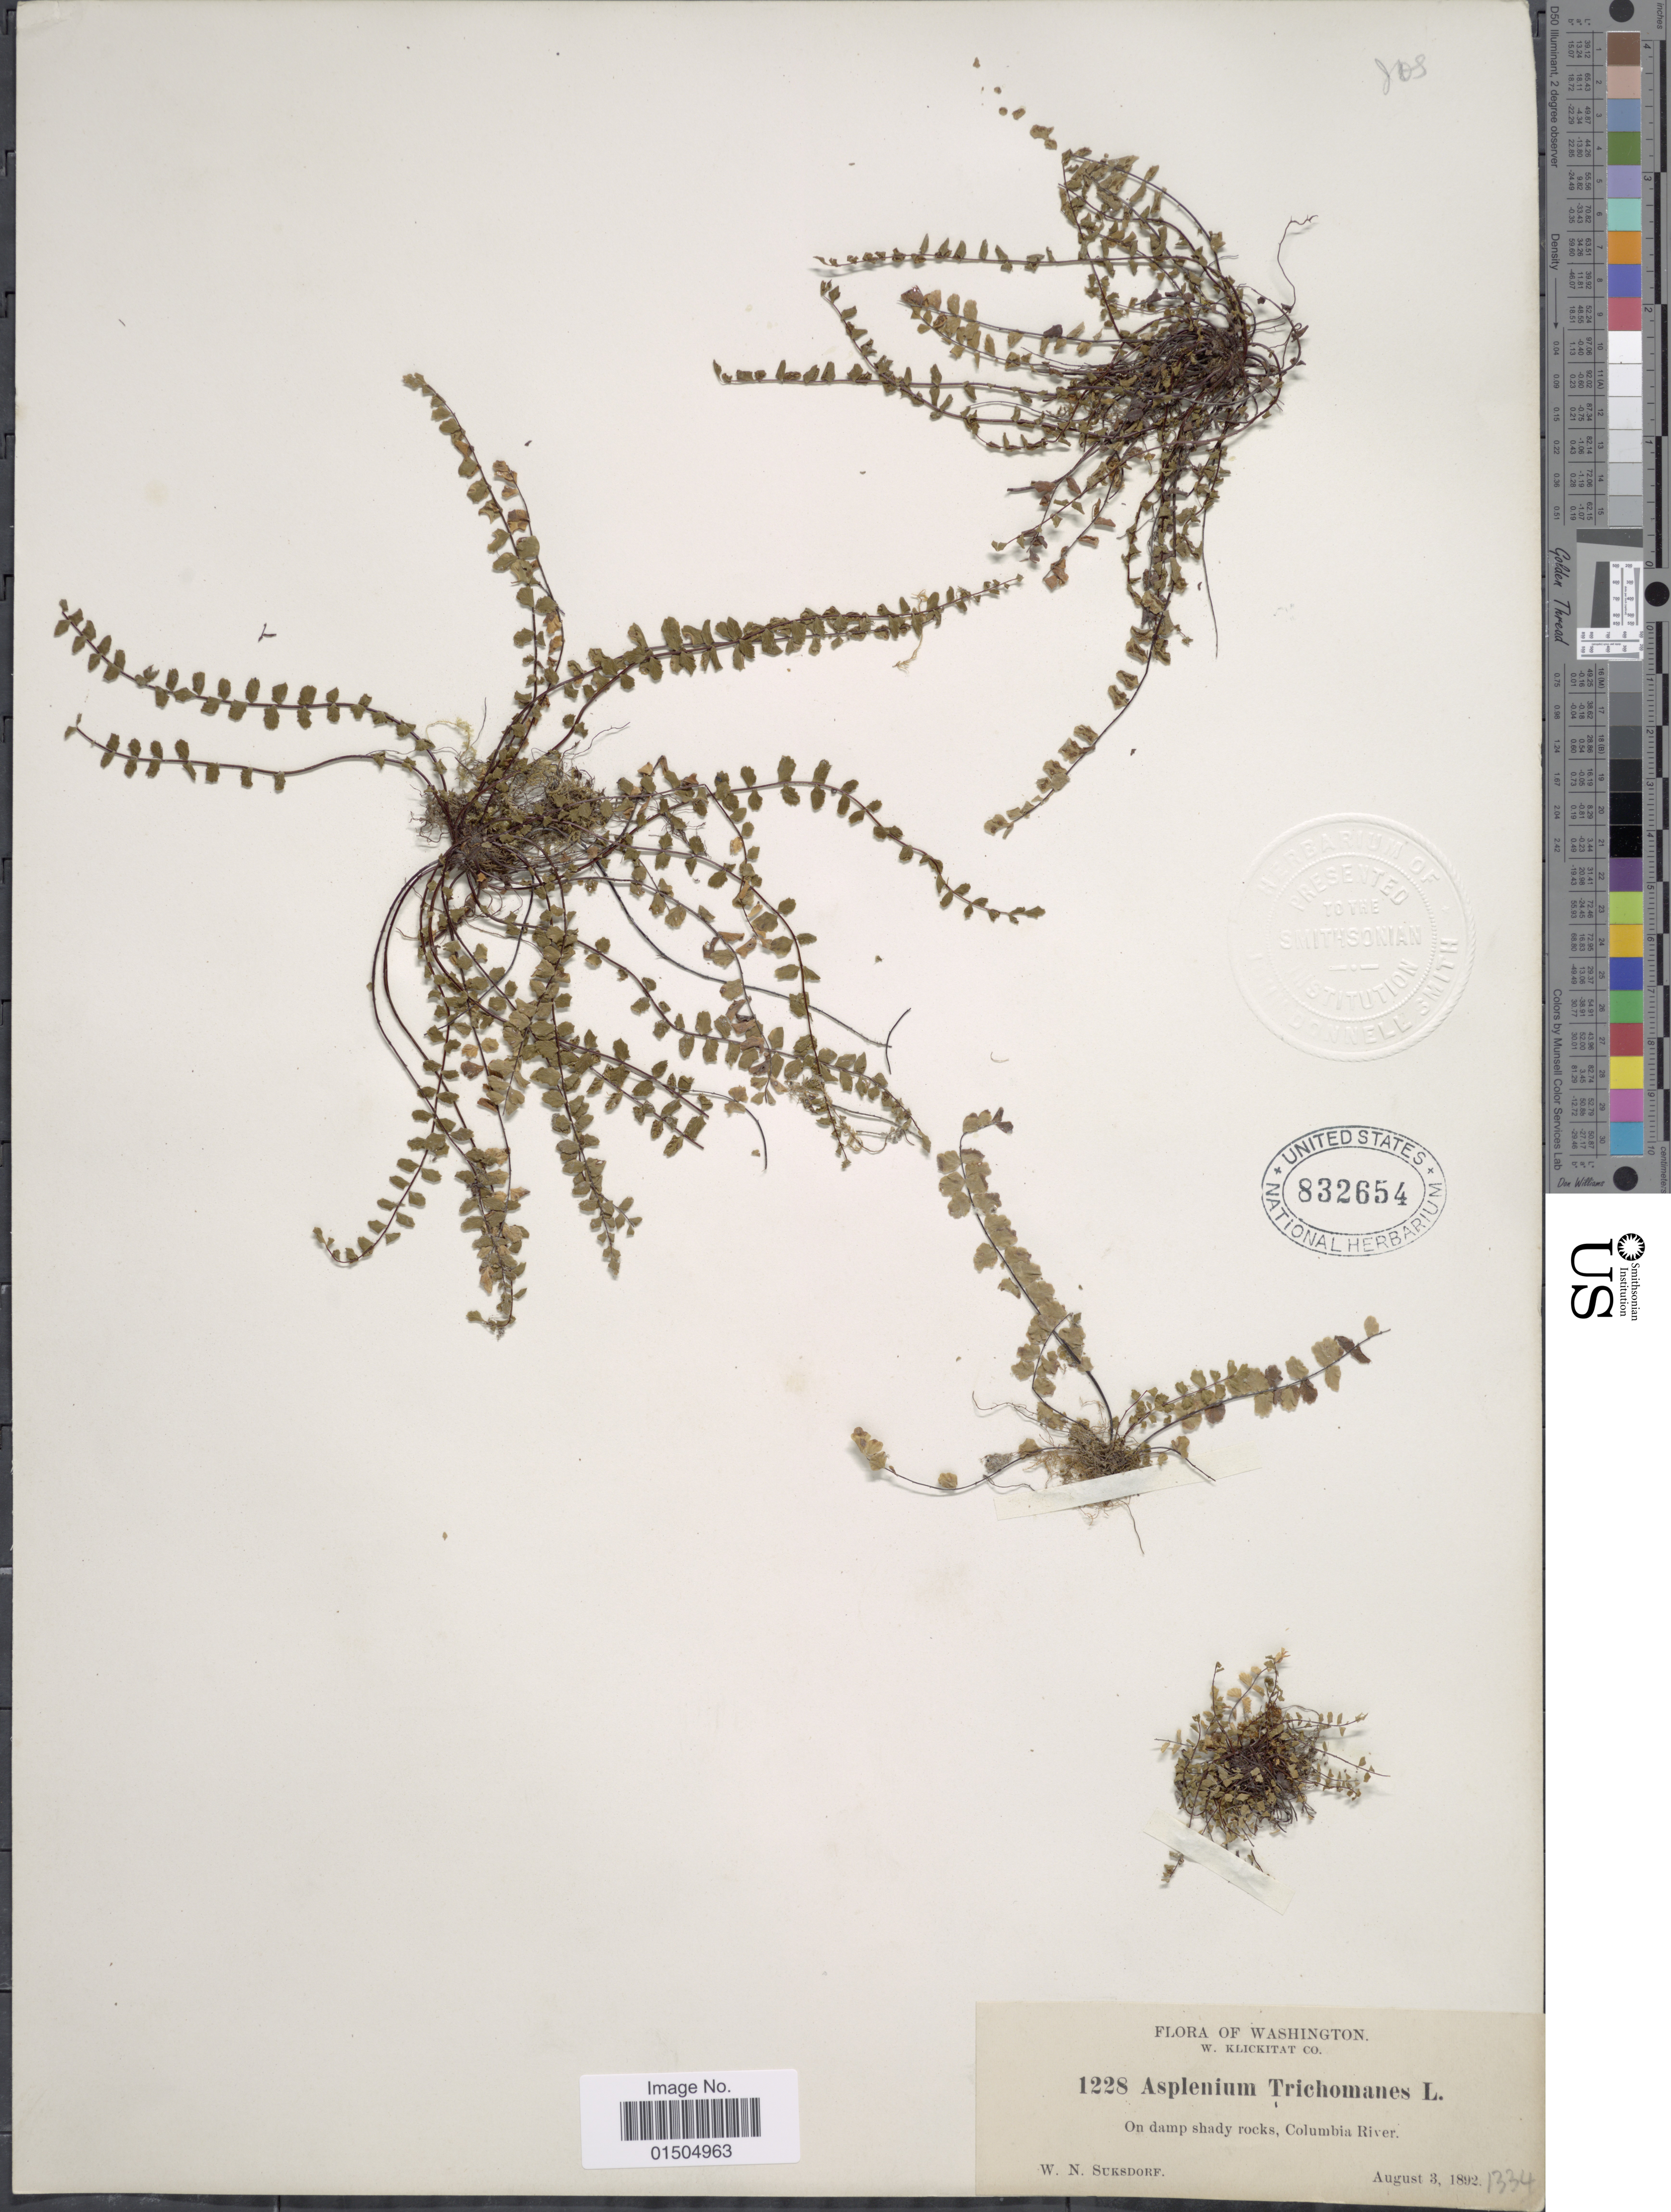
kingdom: Plantae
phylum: Tracheophyta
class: Polypodiopsida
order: Polypodiales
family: Aspleniaceae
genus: Asplenium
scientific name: Asplenium trichomanes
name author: L.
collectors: W. N. Suksdorf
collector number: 1228/1334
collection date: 1892-08-03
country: United States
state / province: Washington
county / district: Klickitat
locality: W. Klickitat Co. On damp shady rocks, Columbia River.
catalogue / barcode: US 832654